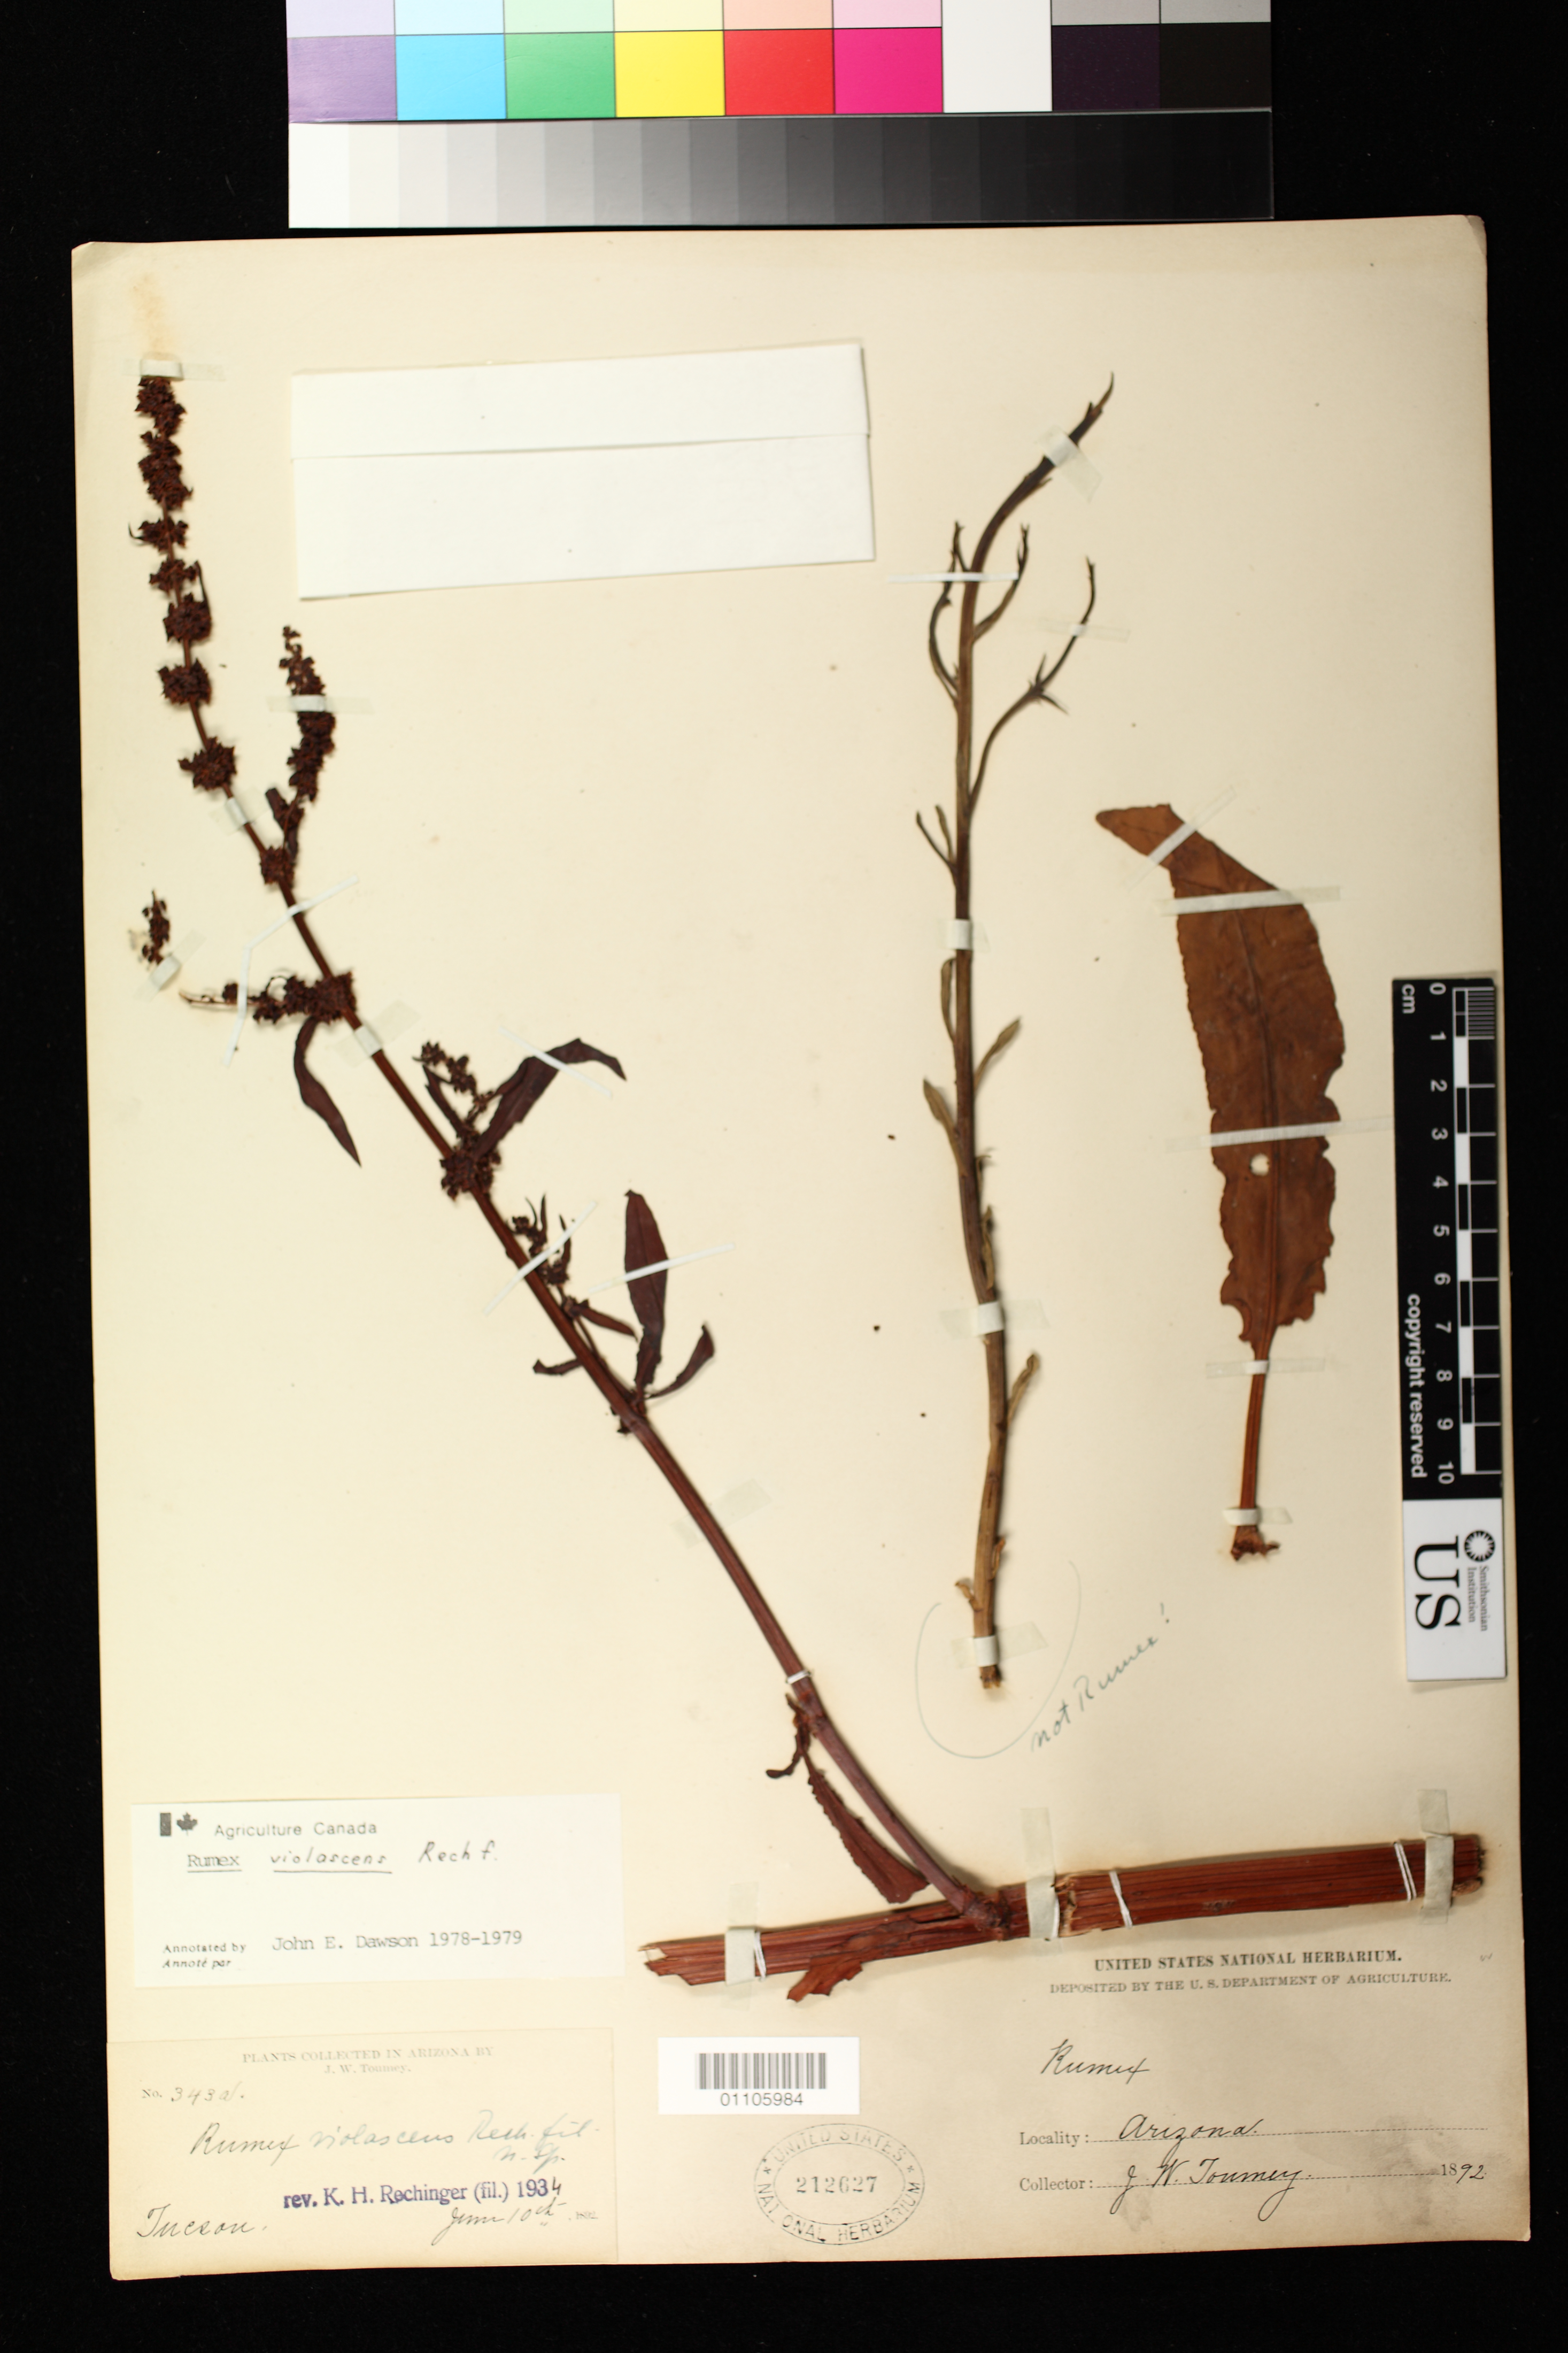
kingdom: Plantae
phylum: Tracheophyta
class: Magnoliopsida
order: Caryophyllales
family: Polygonaceae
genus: Rumex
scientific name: Rumex violascens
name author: Rech. f.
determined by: Rechinger, K. H.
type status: Syntype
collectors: J. W. Toumey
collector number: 343 a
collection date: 1892-06-10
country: United States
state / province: Arizona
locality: Tucson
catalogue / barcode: US 202627